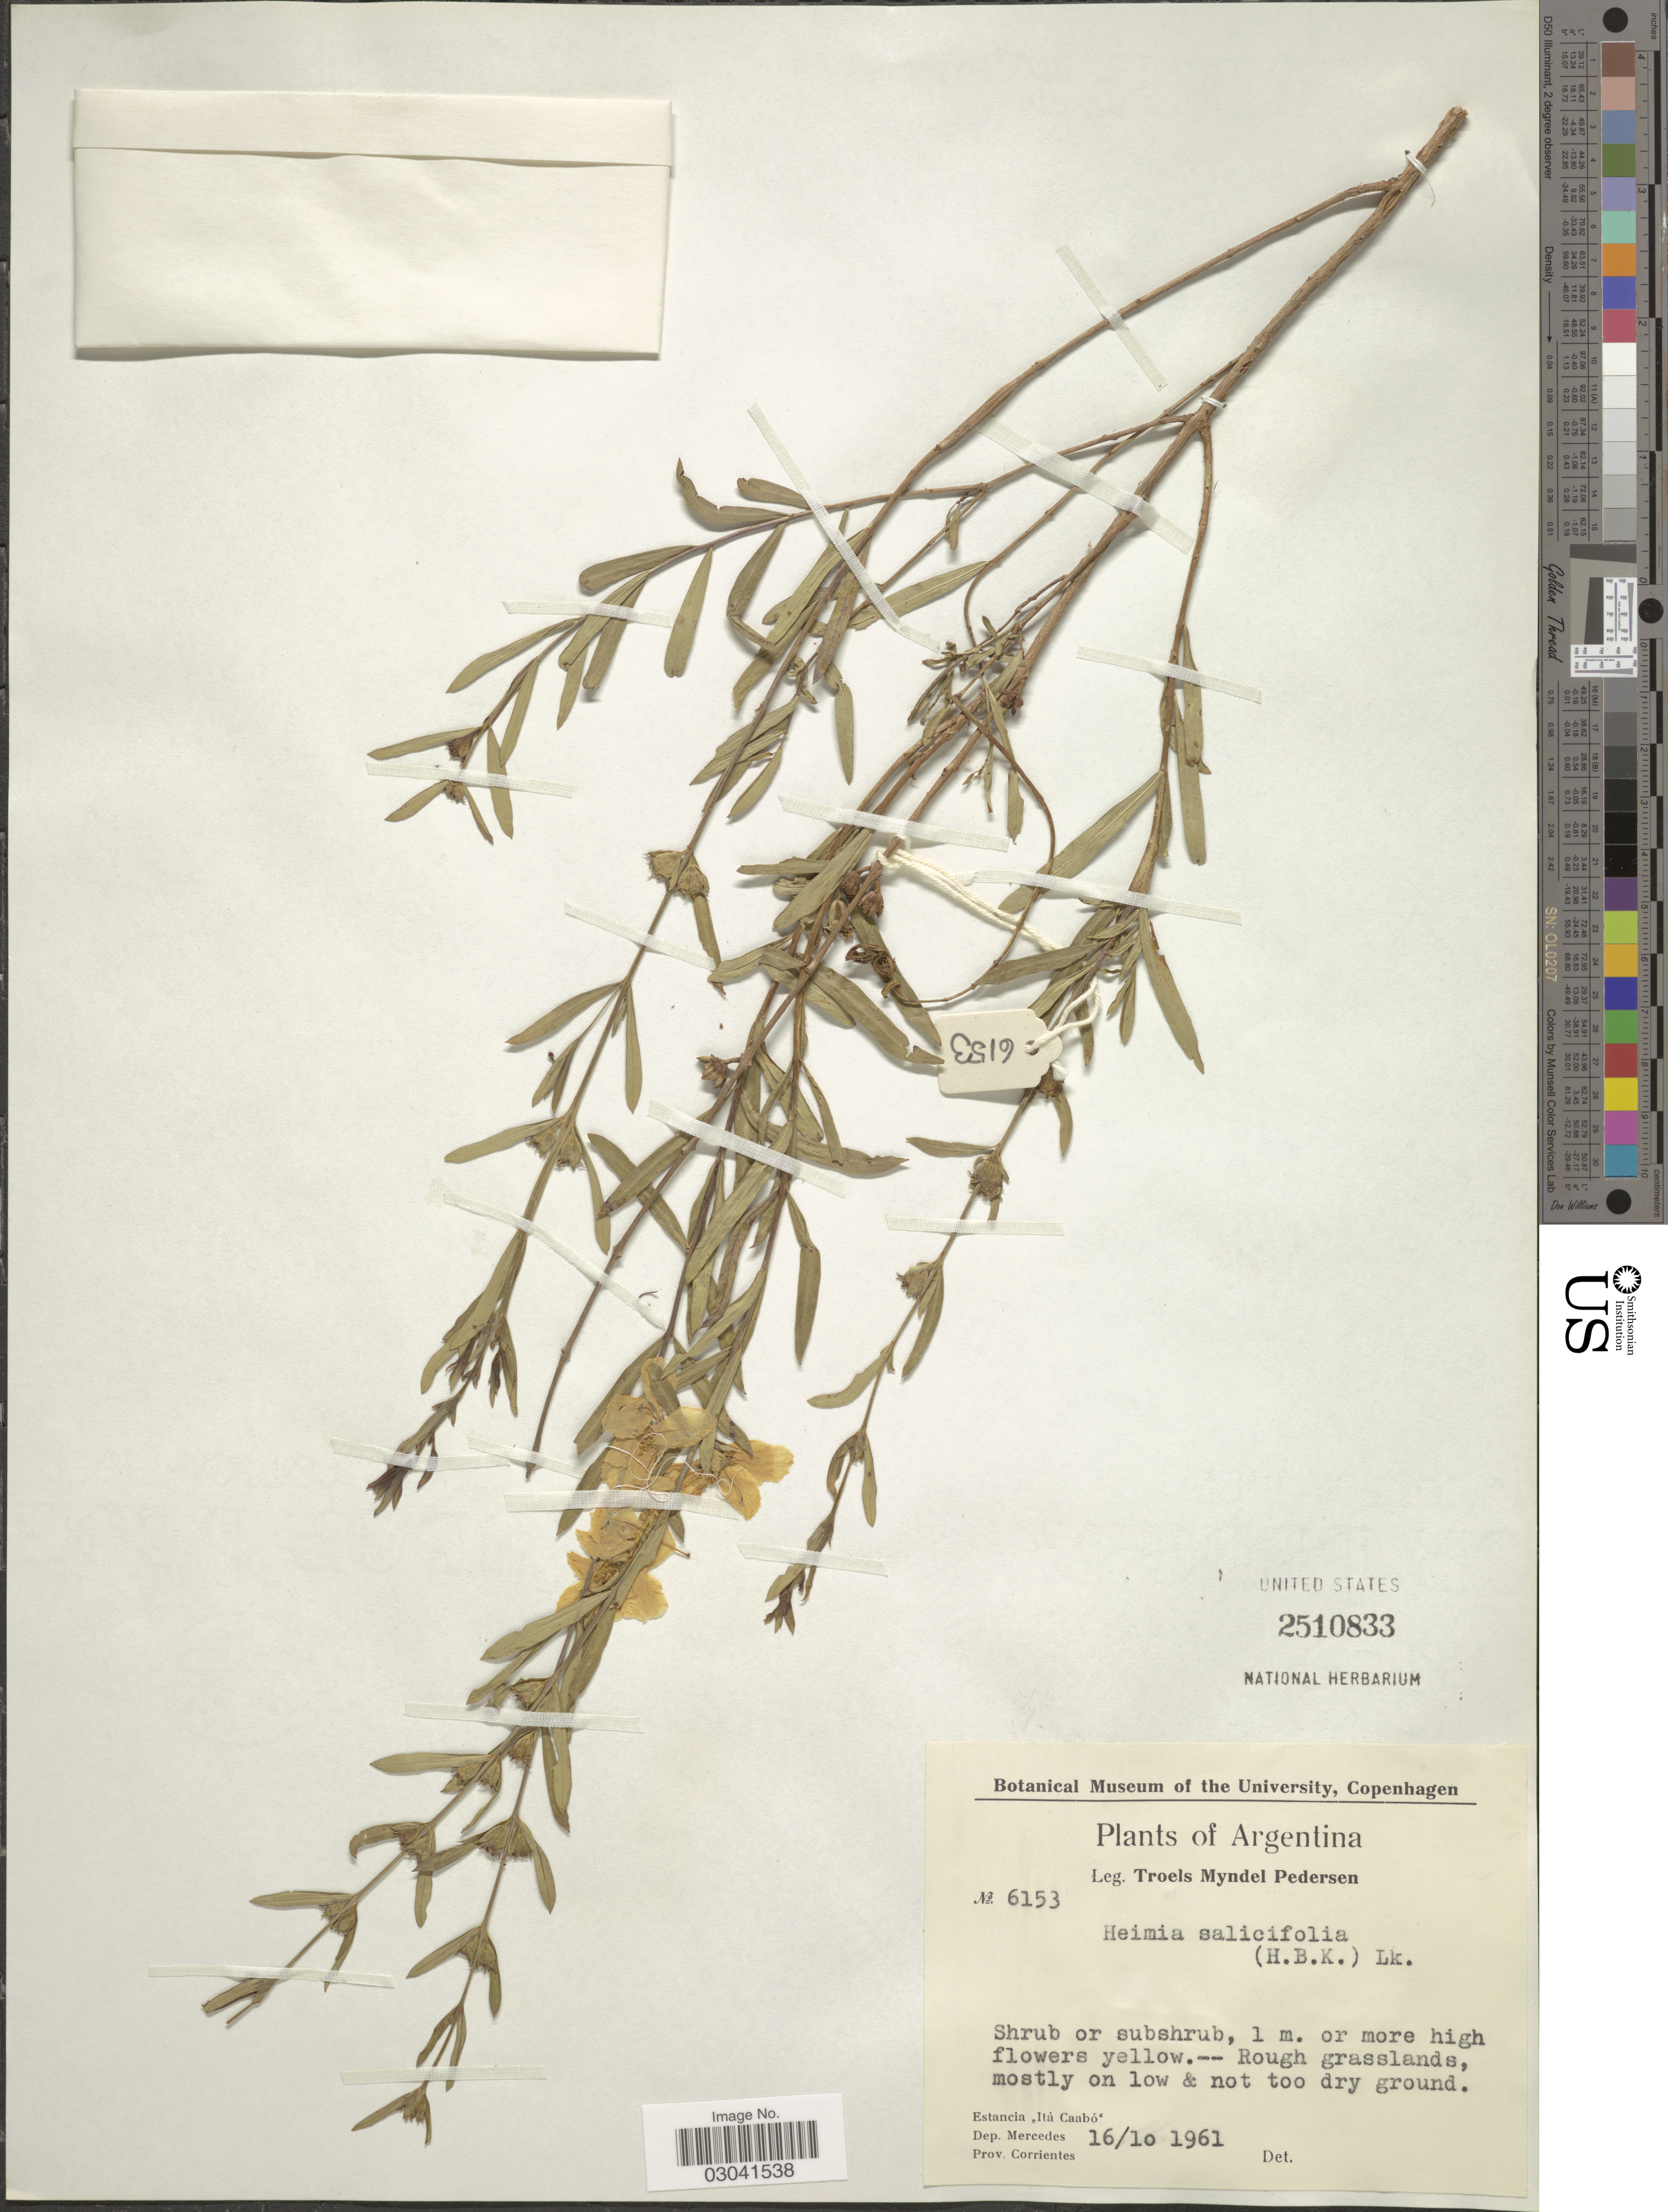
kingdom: Plantae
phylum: Tracheophyta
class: Magnoliopsida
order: Myrtales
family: Lythraceae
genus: Heimia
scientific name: Heimia salicifolia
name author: Link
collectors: T. Pederson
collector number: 6153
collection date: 1961-10-16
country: Argentina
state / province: Corrientes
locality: Estancia "Itá Caabó", Dep. Mercedes.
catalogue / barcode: US 2510833